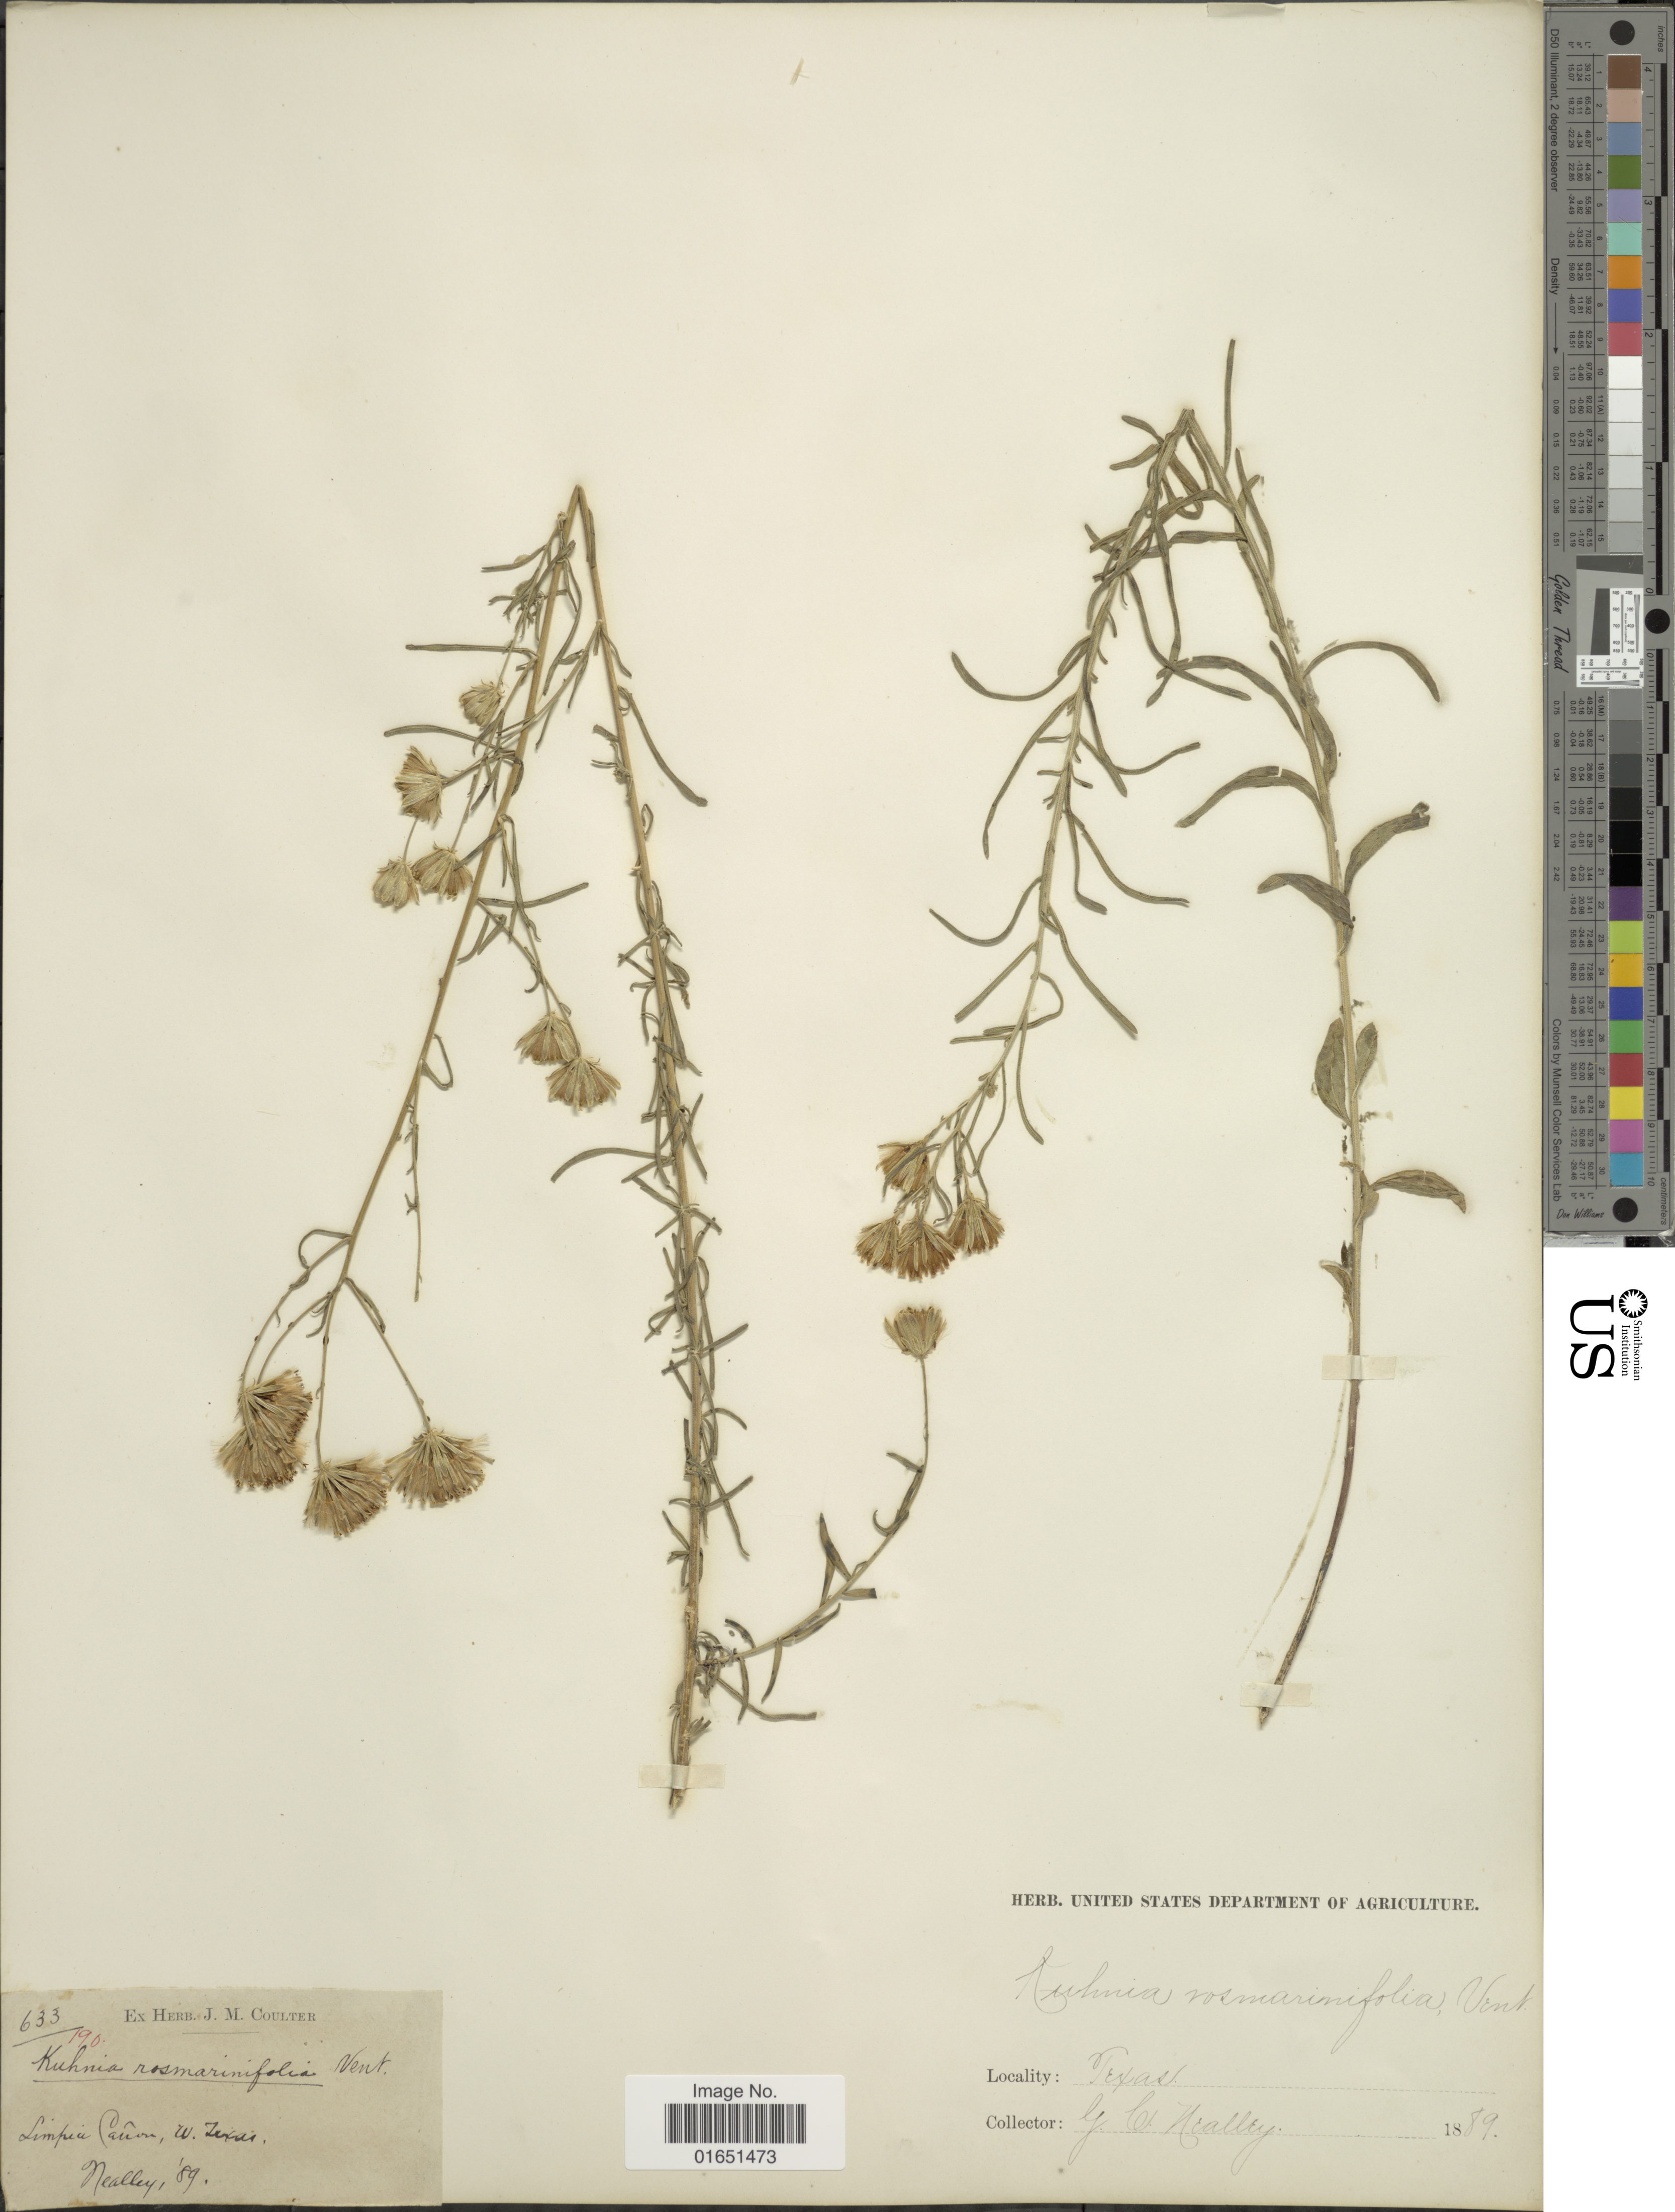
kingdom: Plantae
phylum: Tracheophyta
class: Magnoliopsida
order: Asterales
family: Asteraceae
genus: Brickellia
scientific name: Brickellia rosmarinifolia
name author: (Vent.) W.A. Weber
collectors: G. C. Nealley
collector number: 633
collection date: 1889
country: United States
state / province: Texas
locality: Limpia Cañon, W. Texas